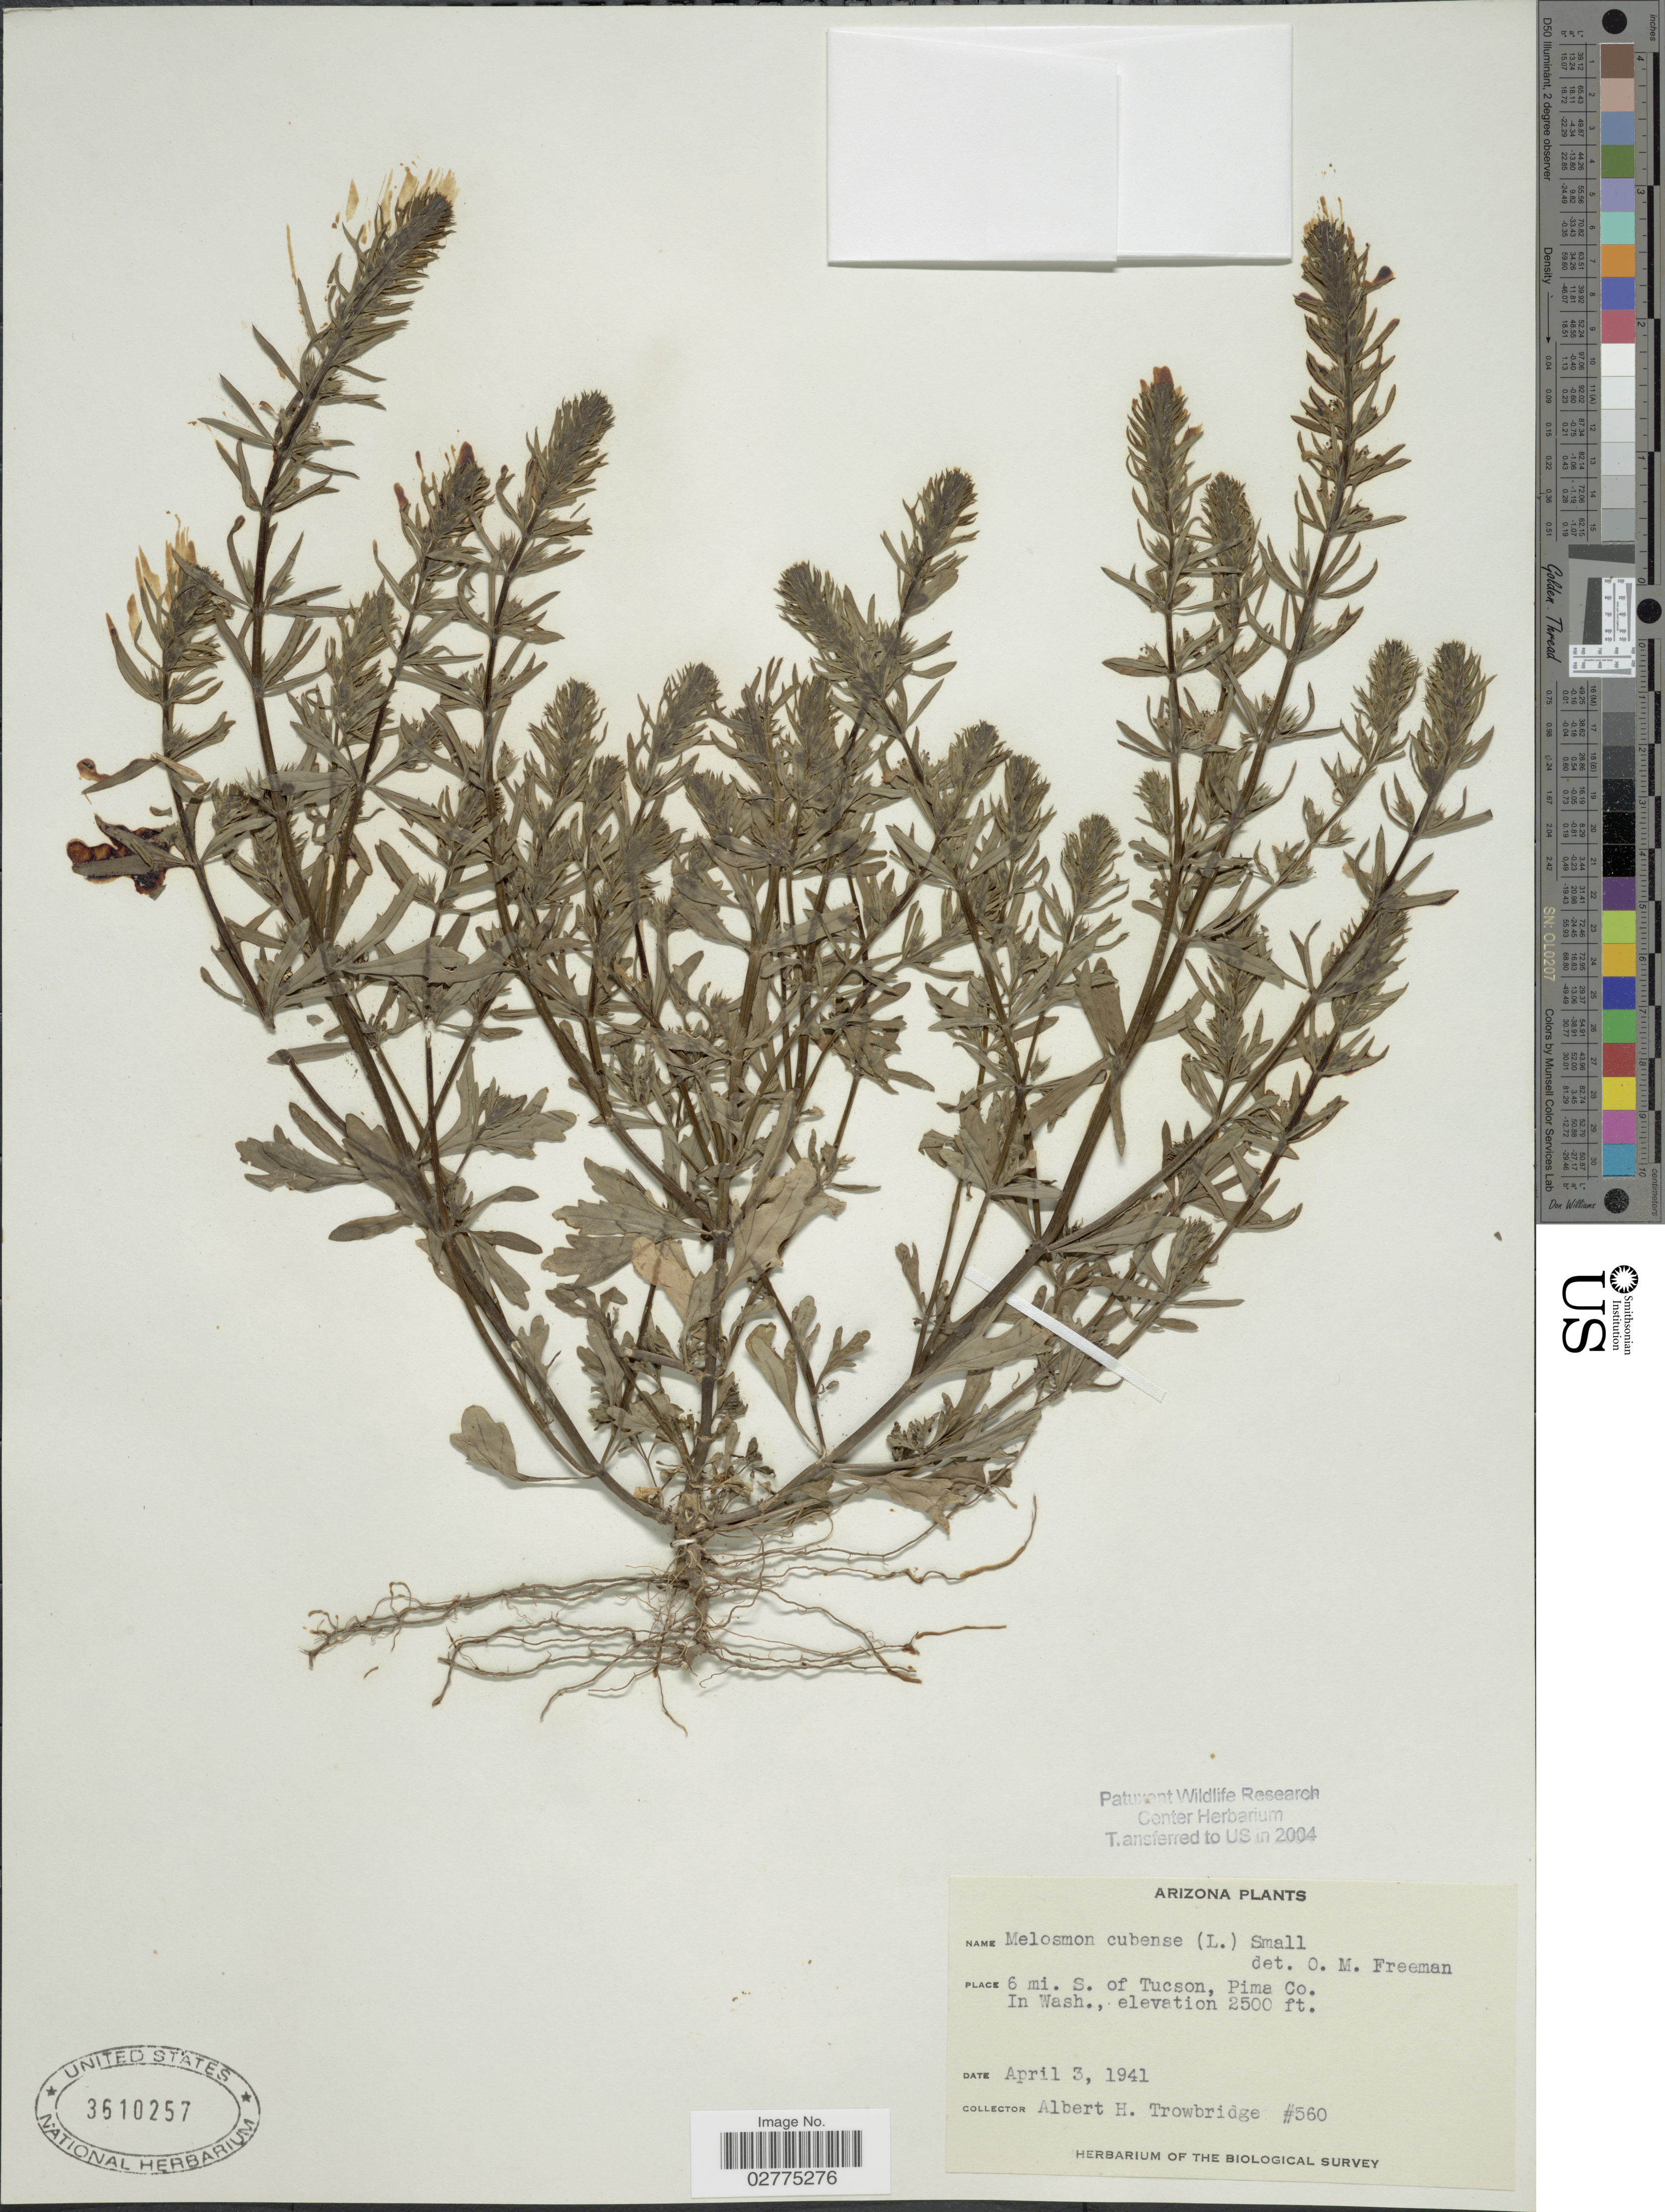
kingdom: Plantae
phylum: Tracheophyta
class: Magnoliopsida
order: Lamiales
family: Lamiaceae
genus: Teucrium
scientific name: Teucrium cubense subsp. depressum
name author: (Small) E. M. McClint. & Epling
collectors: A. H. Trowbridge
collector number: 560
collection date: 1941-04-03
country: United States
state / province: Arizona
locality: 6 mi. S. of Tucson, Pima Co., In Wash.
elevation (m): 762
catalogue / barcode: US 3610257